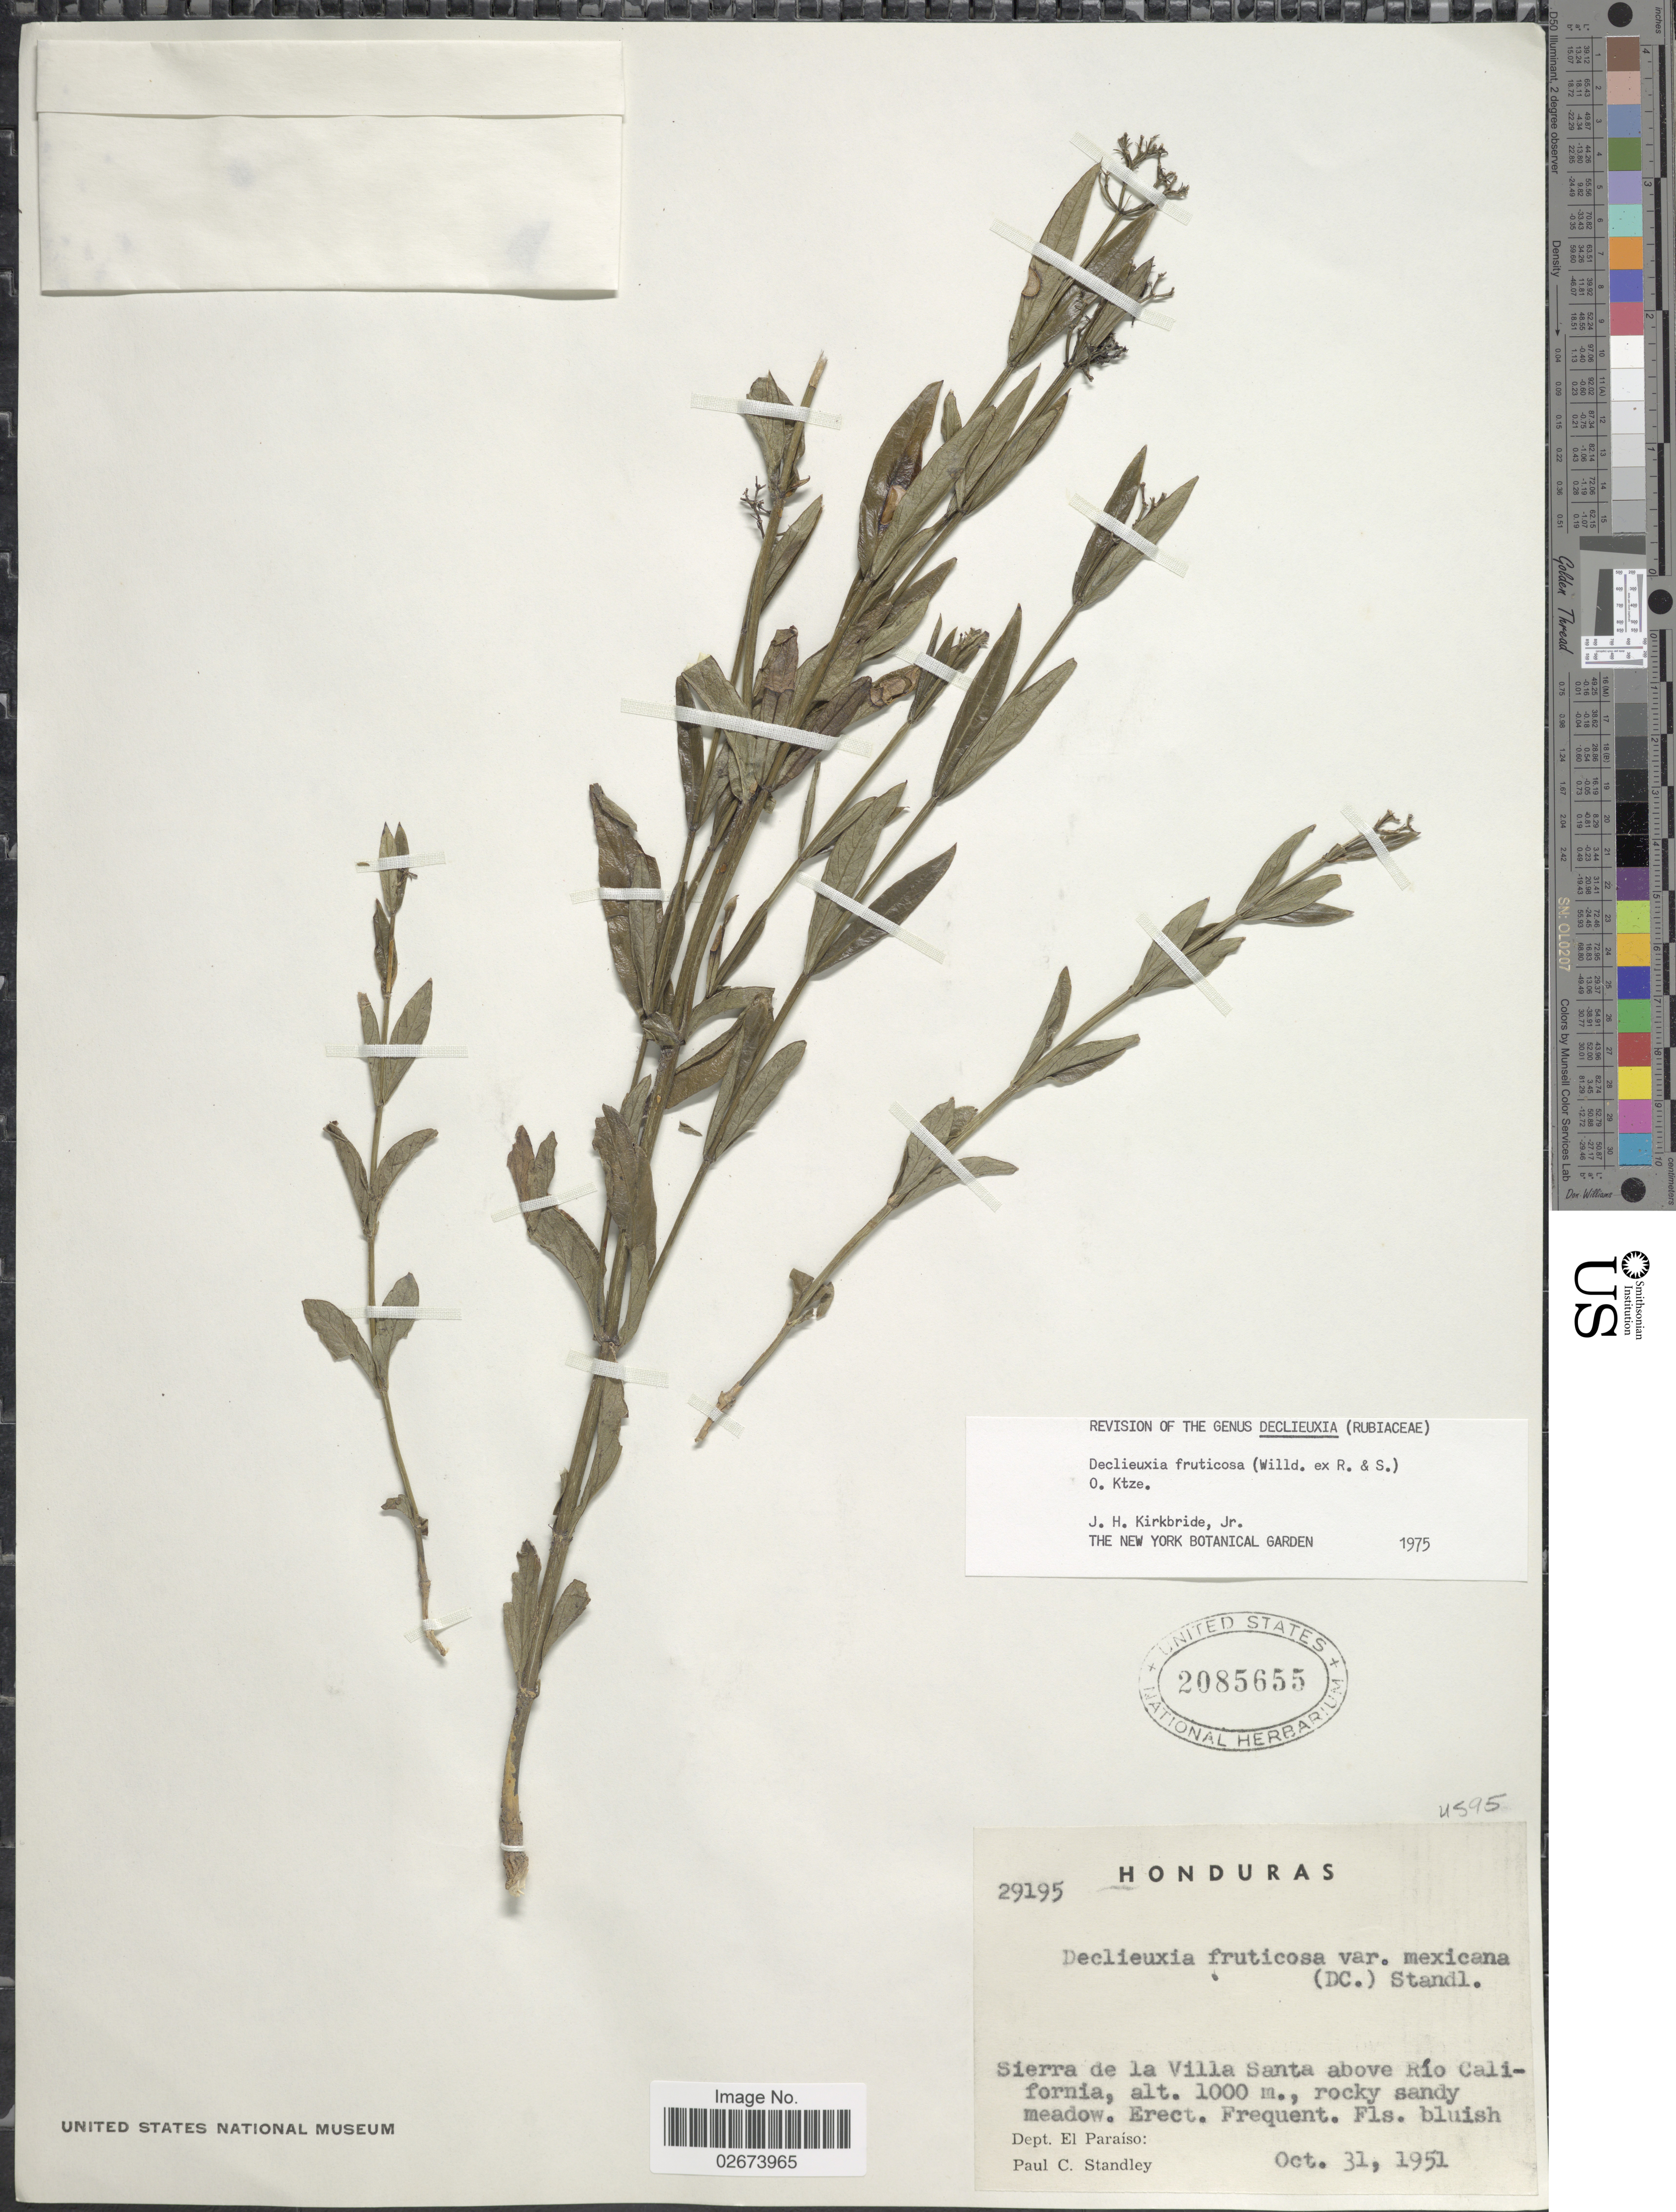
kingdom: Plantae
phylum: Tracheophyta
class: Magnoliopsida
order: Gentianales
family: Rubiaceae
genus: Declieuxia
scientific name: Declieuxia fruticosa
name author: (Willd. ex Roem. & Schult.) Kuntze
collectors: P. C. Standley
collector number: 29195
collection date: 1951-10-31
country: Honduras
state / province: El Paraíso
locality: Sierra da la Villa Santa above Río California. Dept. El Paraiso.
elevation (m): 1000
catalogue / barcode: US 2085655